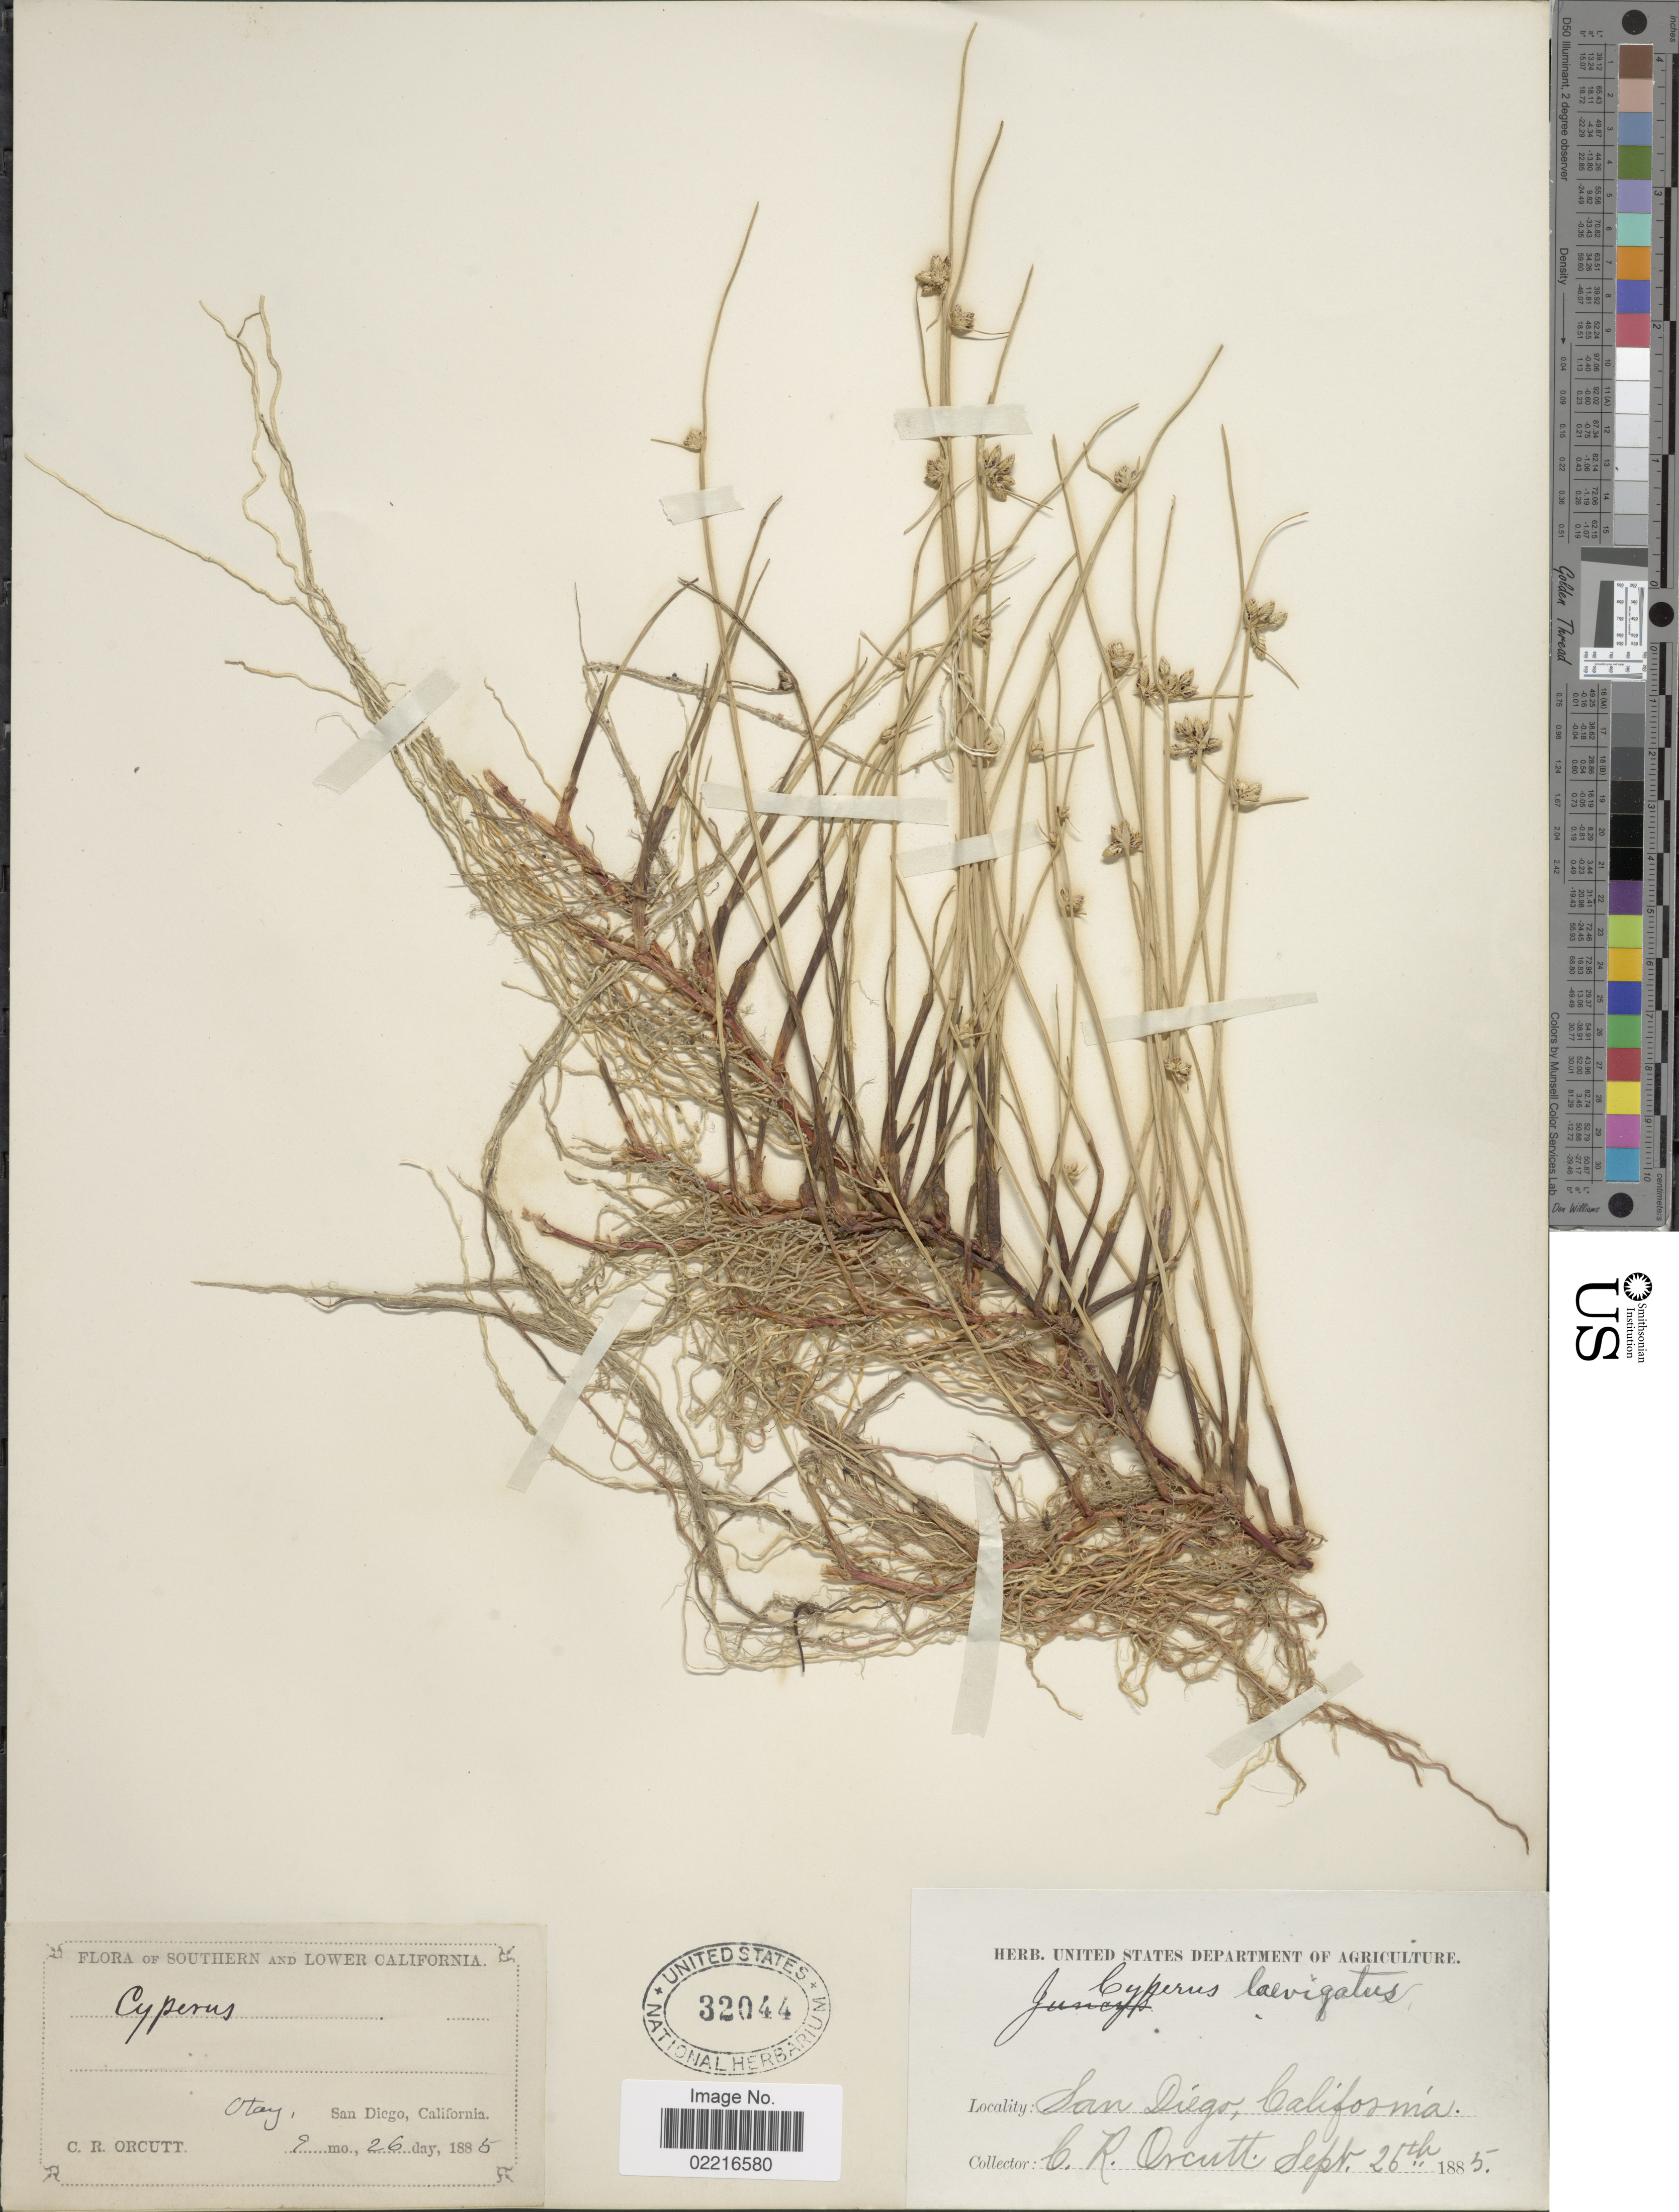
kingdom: Plantae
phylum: Tracheophyta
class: Liliopsida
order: Poales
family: Cyperaceae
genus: Cyperus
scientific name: Cyperus laevigatus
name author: L.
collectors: C. R. Orcutt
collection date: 1885-09-26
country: United States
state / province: California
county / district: San Diego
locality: San Diego, Otay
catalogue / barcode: US 32044